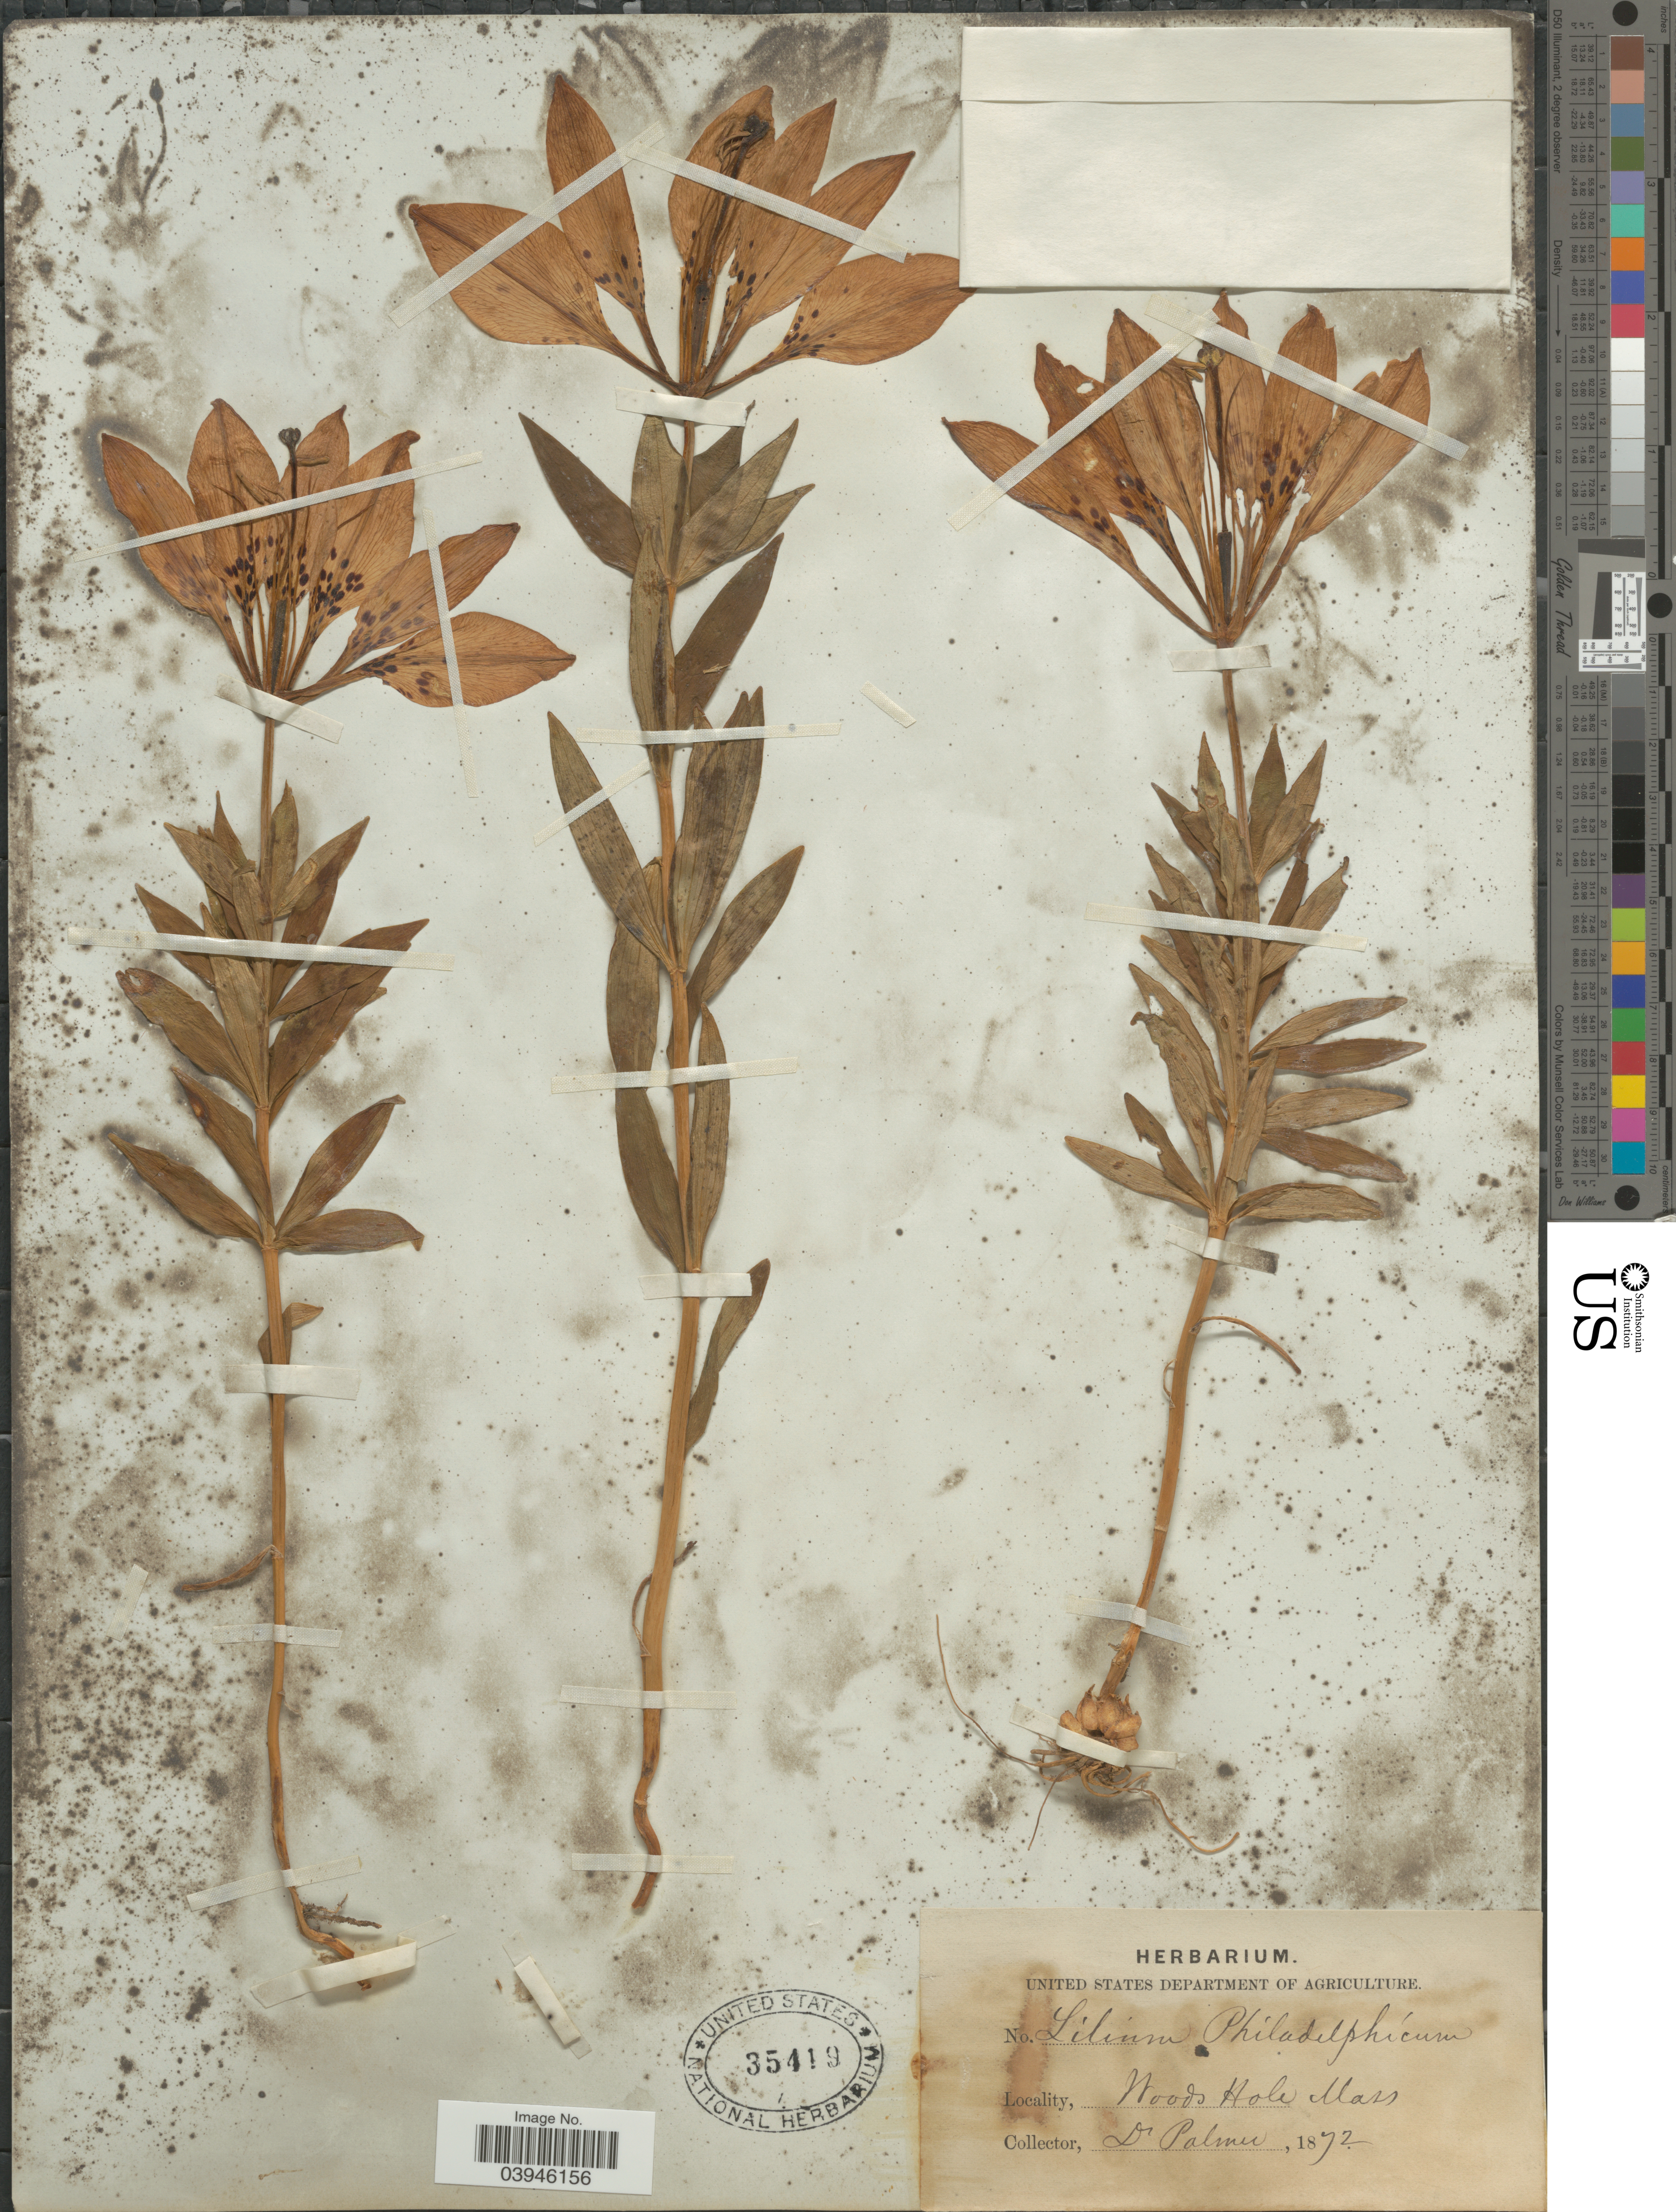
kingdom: Plantae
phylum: Tracheophyta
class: Liliopsida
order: Liliales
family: Liliaceae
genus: Lilium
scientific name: Lilium philadelphicum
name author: L.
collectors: Palmer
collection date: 1872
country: United States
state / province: Massachusetts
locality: Woods Hole.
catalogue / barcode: US 35419